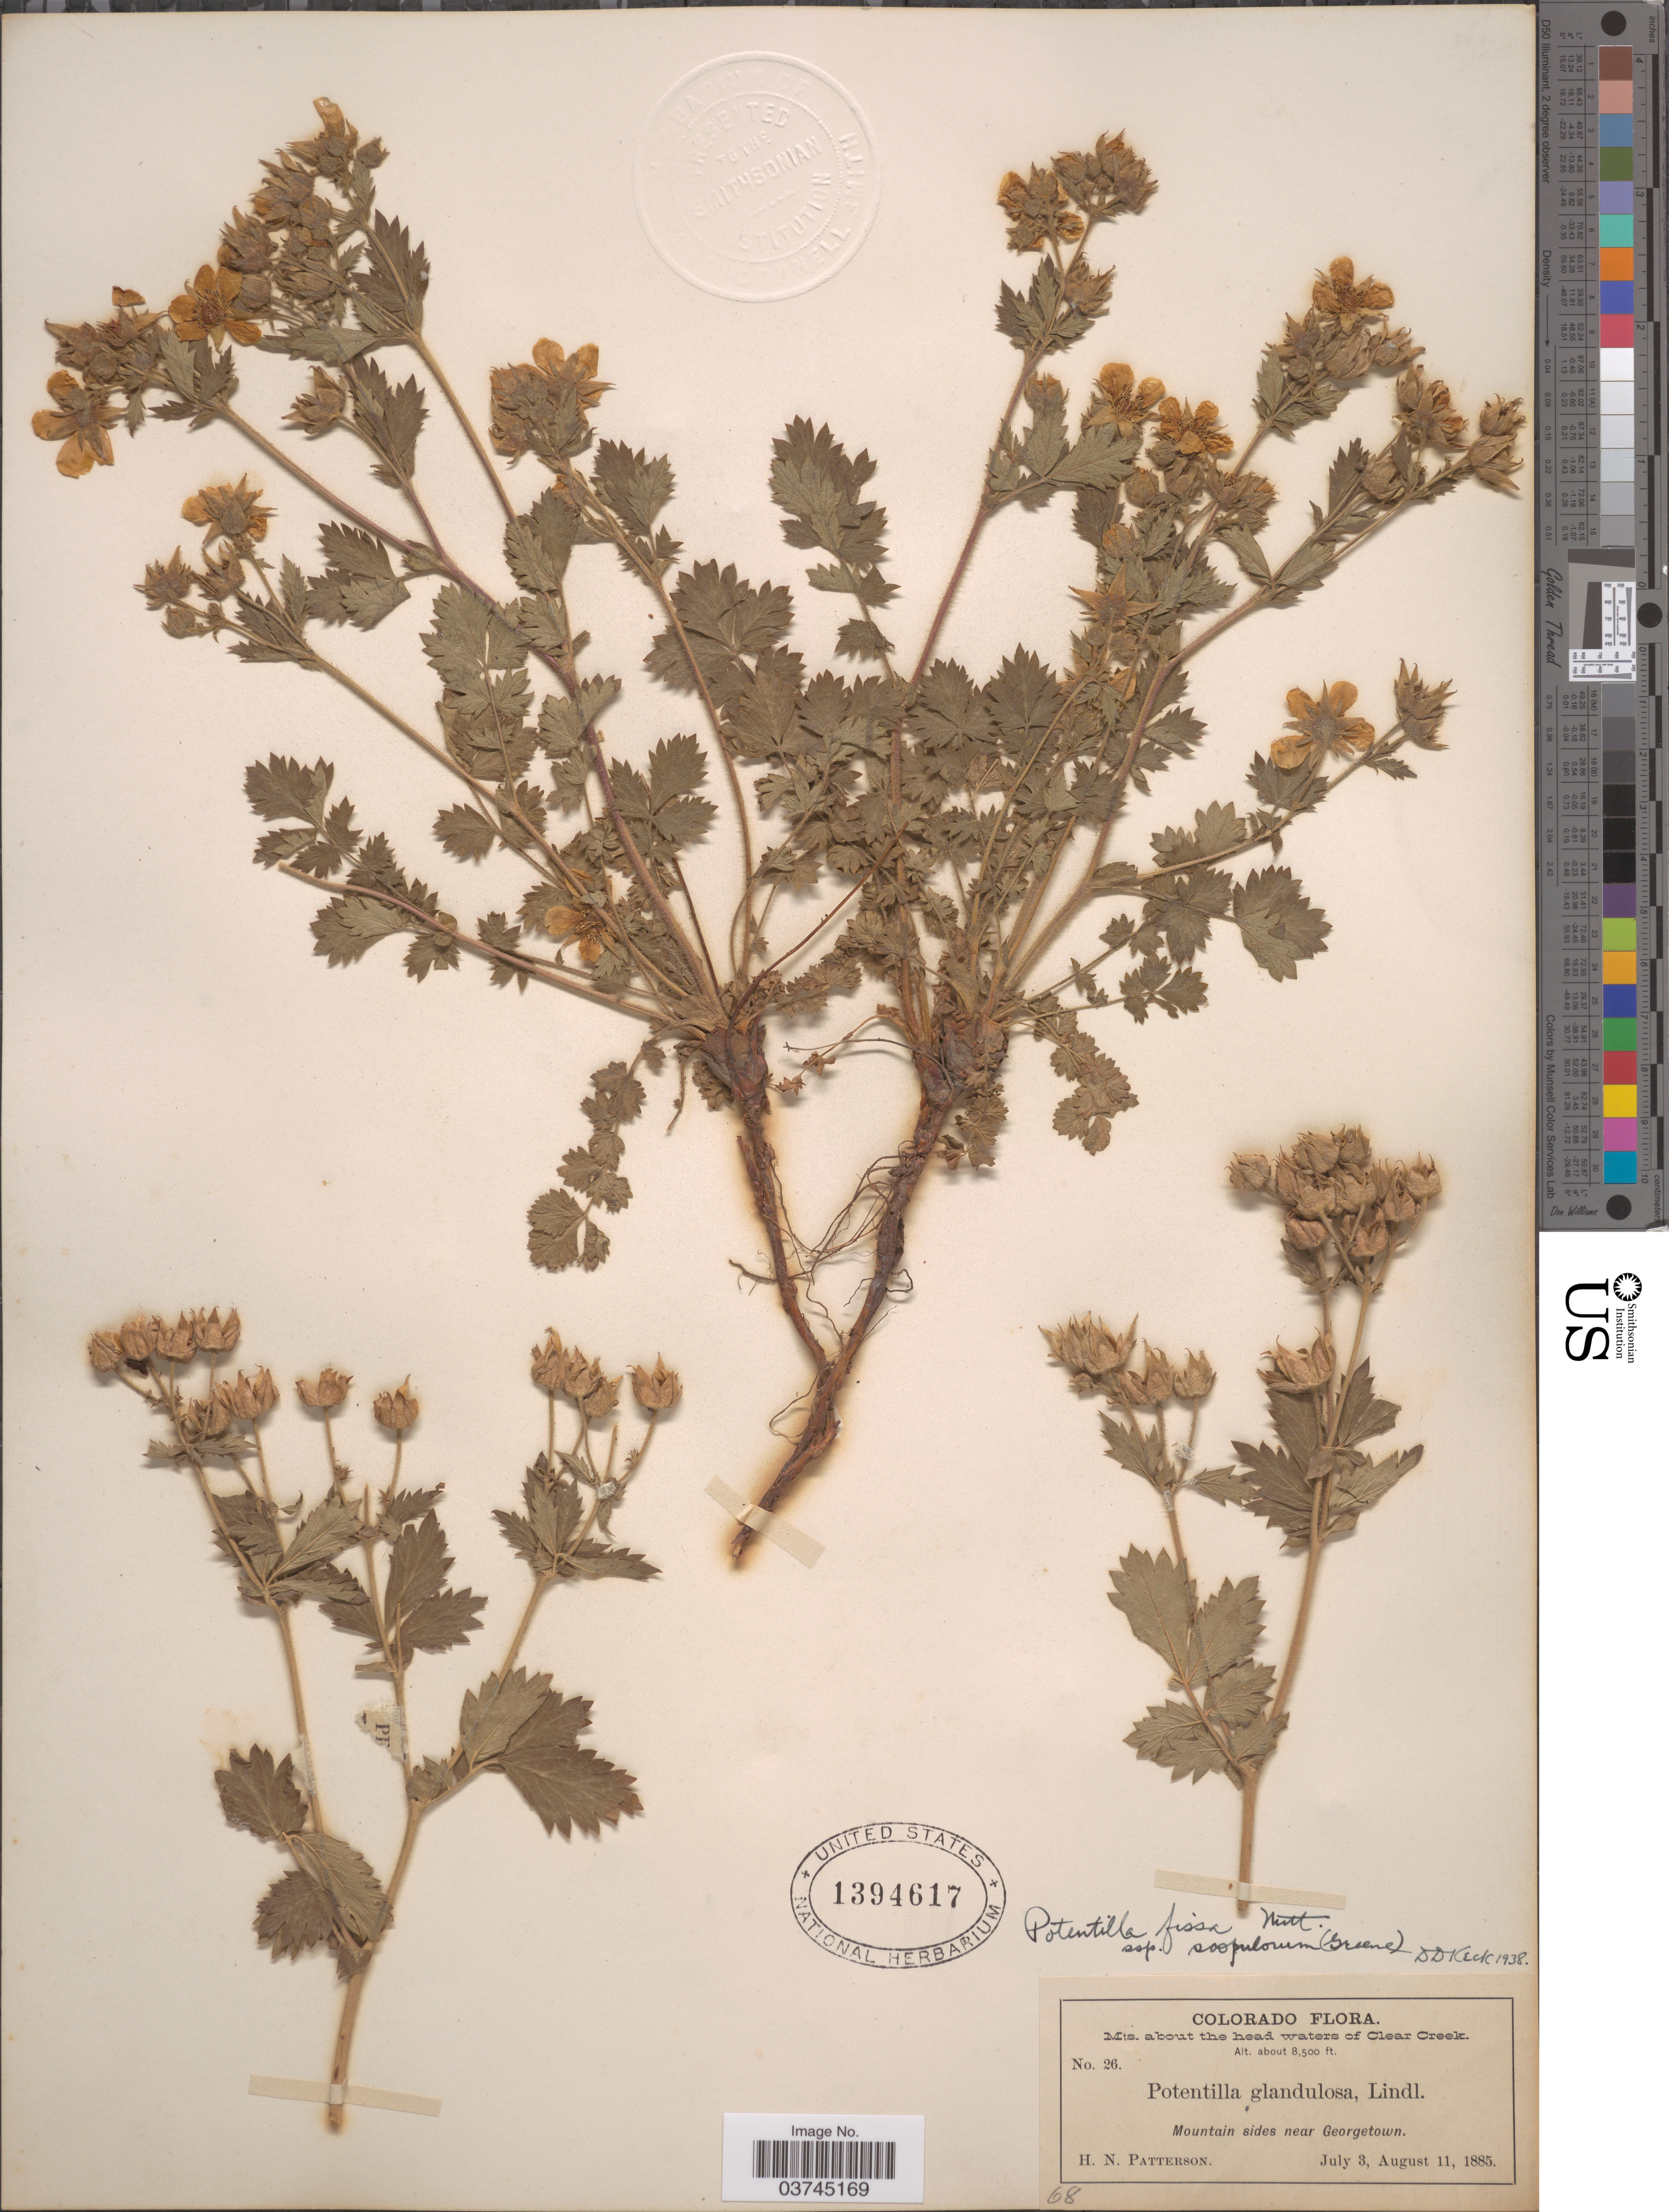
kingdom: Plantae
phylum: Tracheophyta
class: Magnoliopsida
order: Rosales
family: Rosaceae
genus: Drymocallis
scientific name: Drymocallis fissa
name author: (Nutt.) Rydb.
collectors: H. N. Patterson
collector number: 26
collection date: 1885-07-03/1885-08-11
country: United States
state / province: Colorado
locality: Mts. about the head waters of Clear Creek. Mountain sides near Georgetown.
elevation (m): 2591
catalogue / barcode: US 1394617